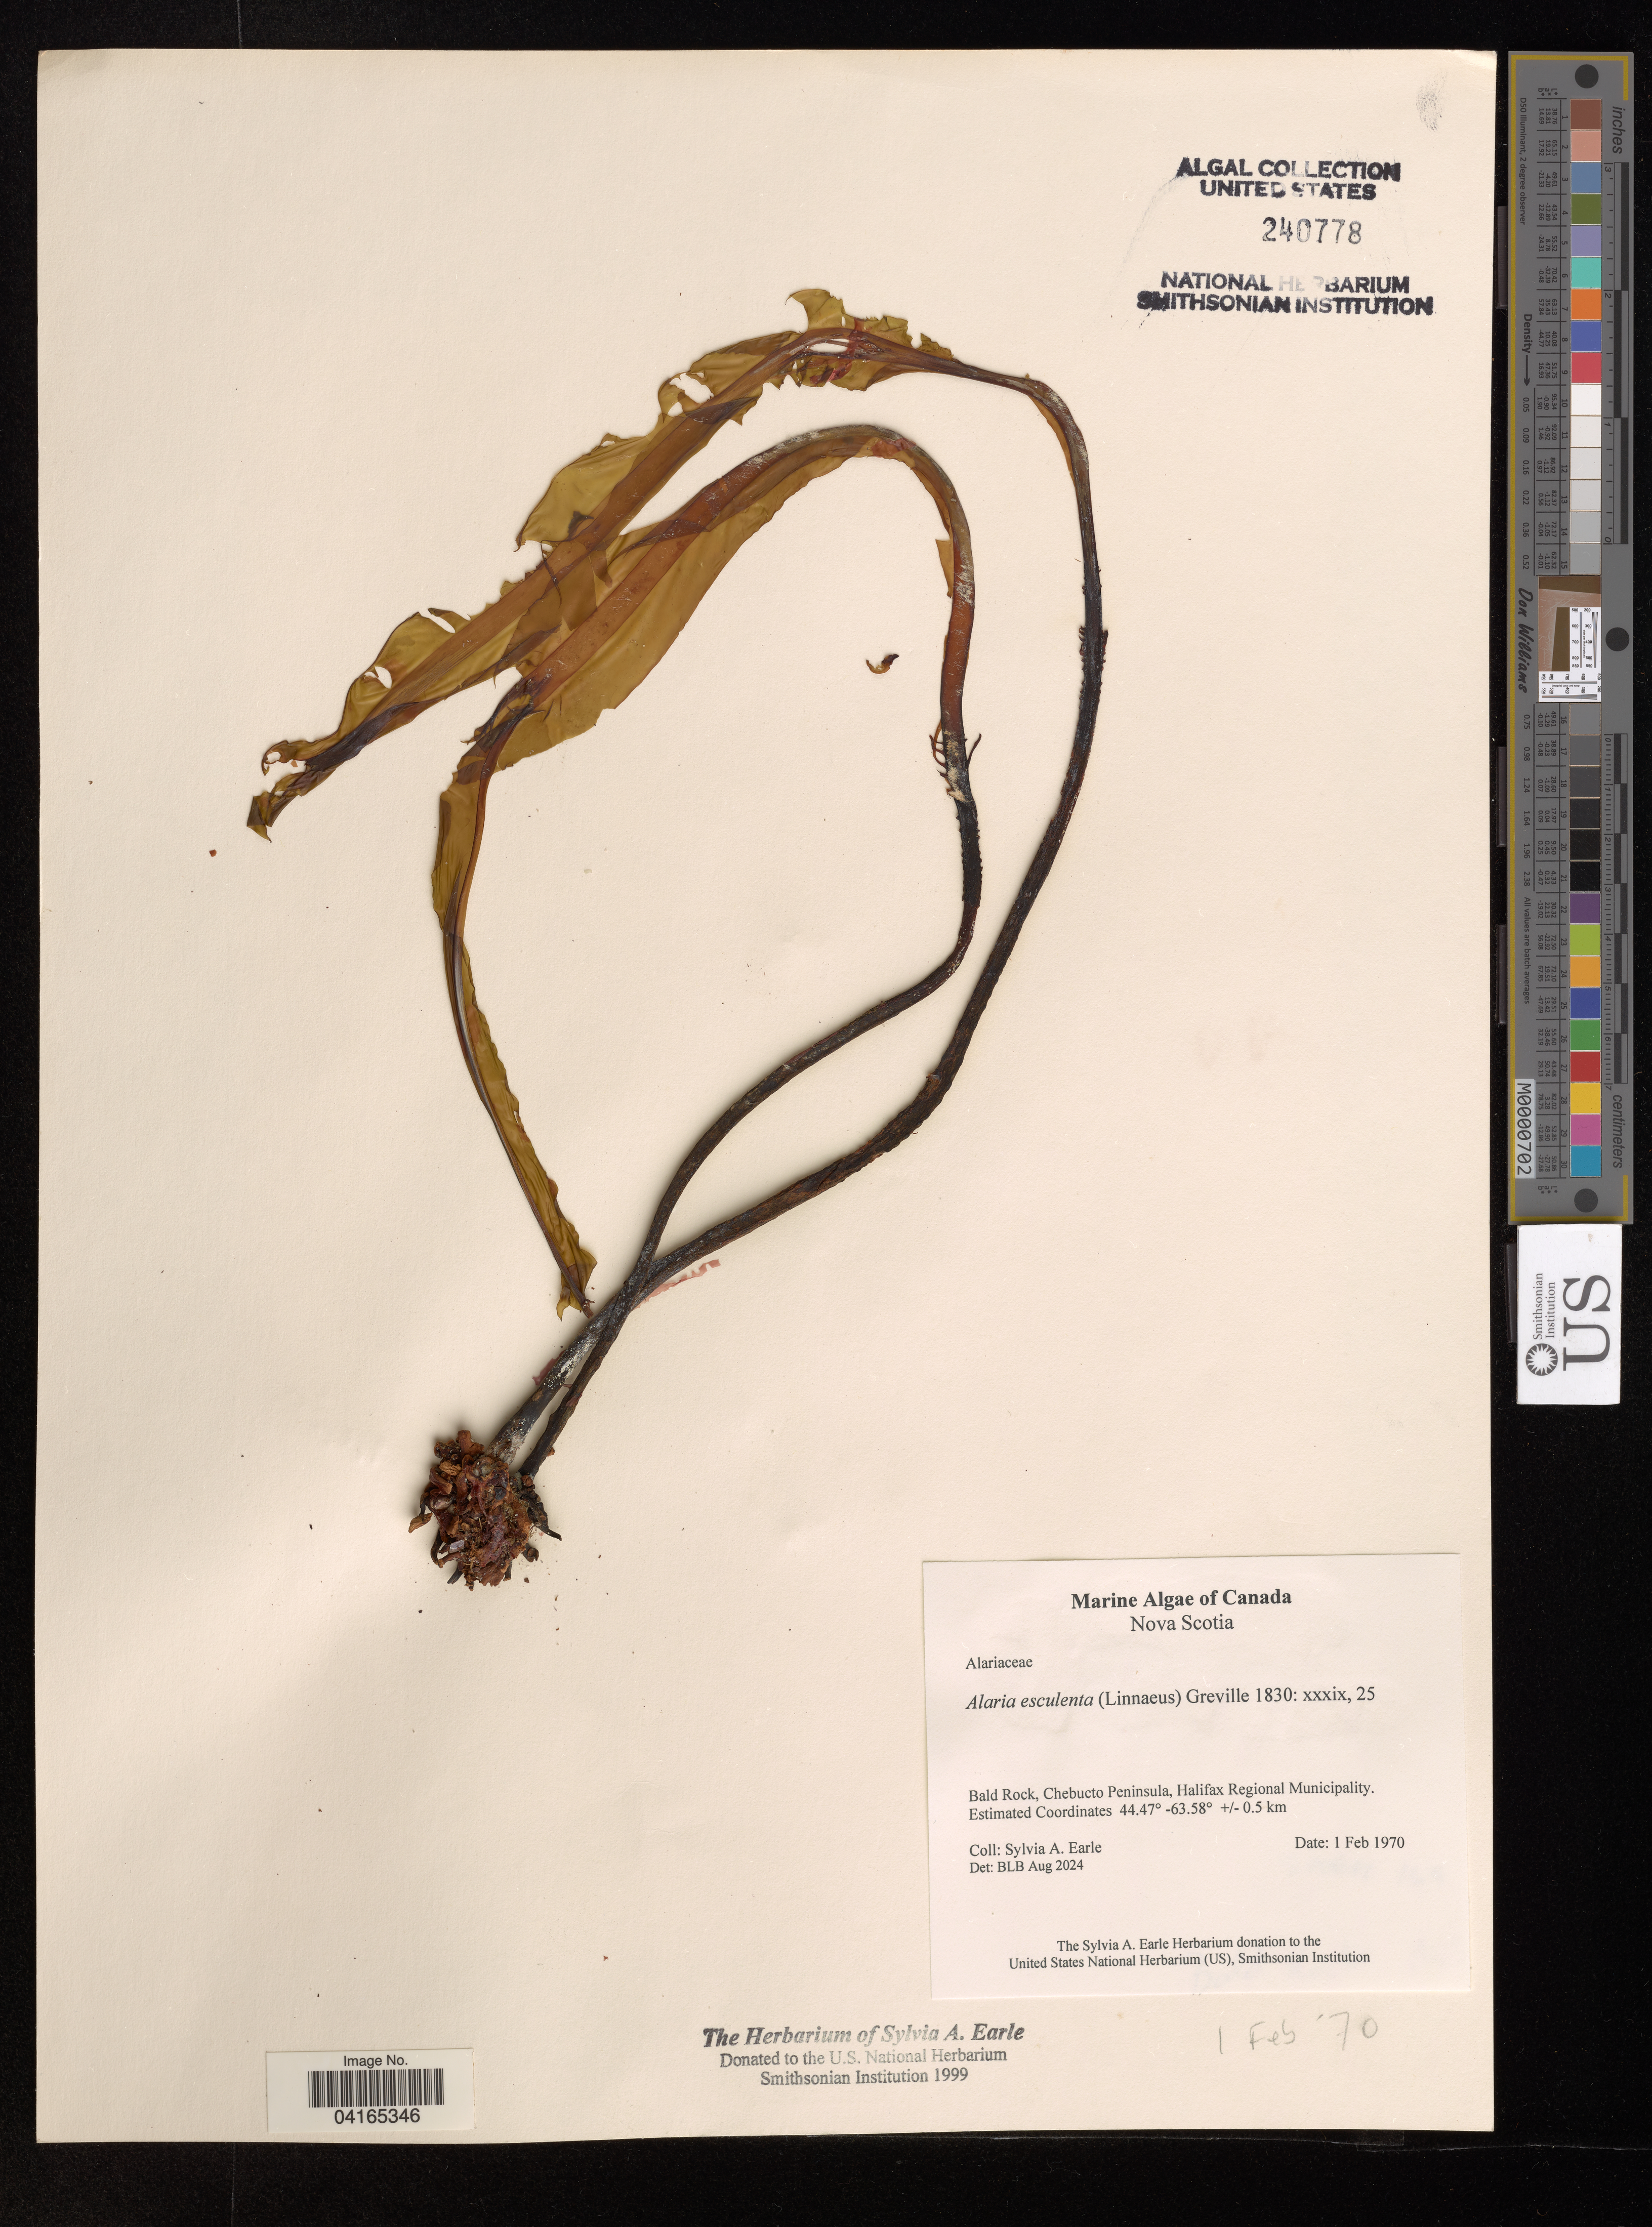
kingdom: Chromista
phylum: Ochrophyta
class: Phaeophyceae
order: Laminariales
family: Alariaceae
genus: Alaria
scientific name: Alaria esculenta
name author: (L.) Greville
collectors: S. A. Earle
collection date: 1970-02-01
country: Canada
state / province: Nova Scotia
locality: Bald Rock. Chebucto Peninsula, Halifax Regional Municipality.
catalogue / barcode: US 240778